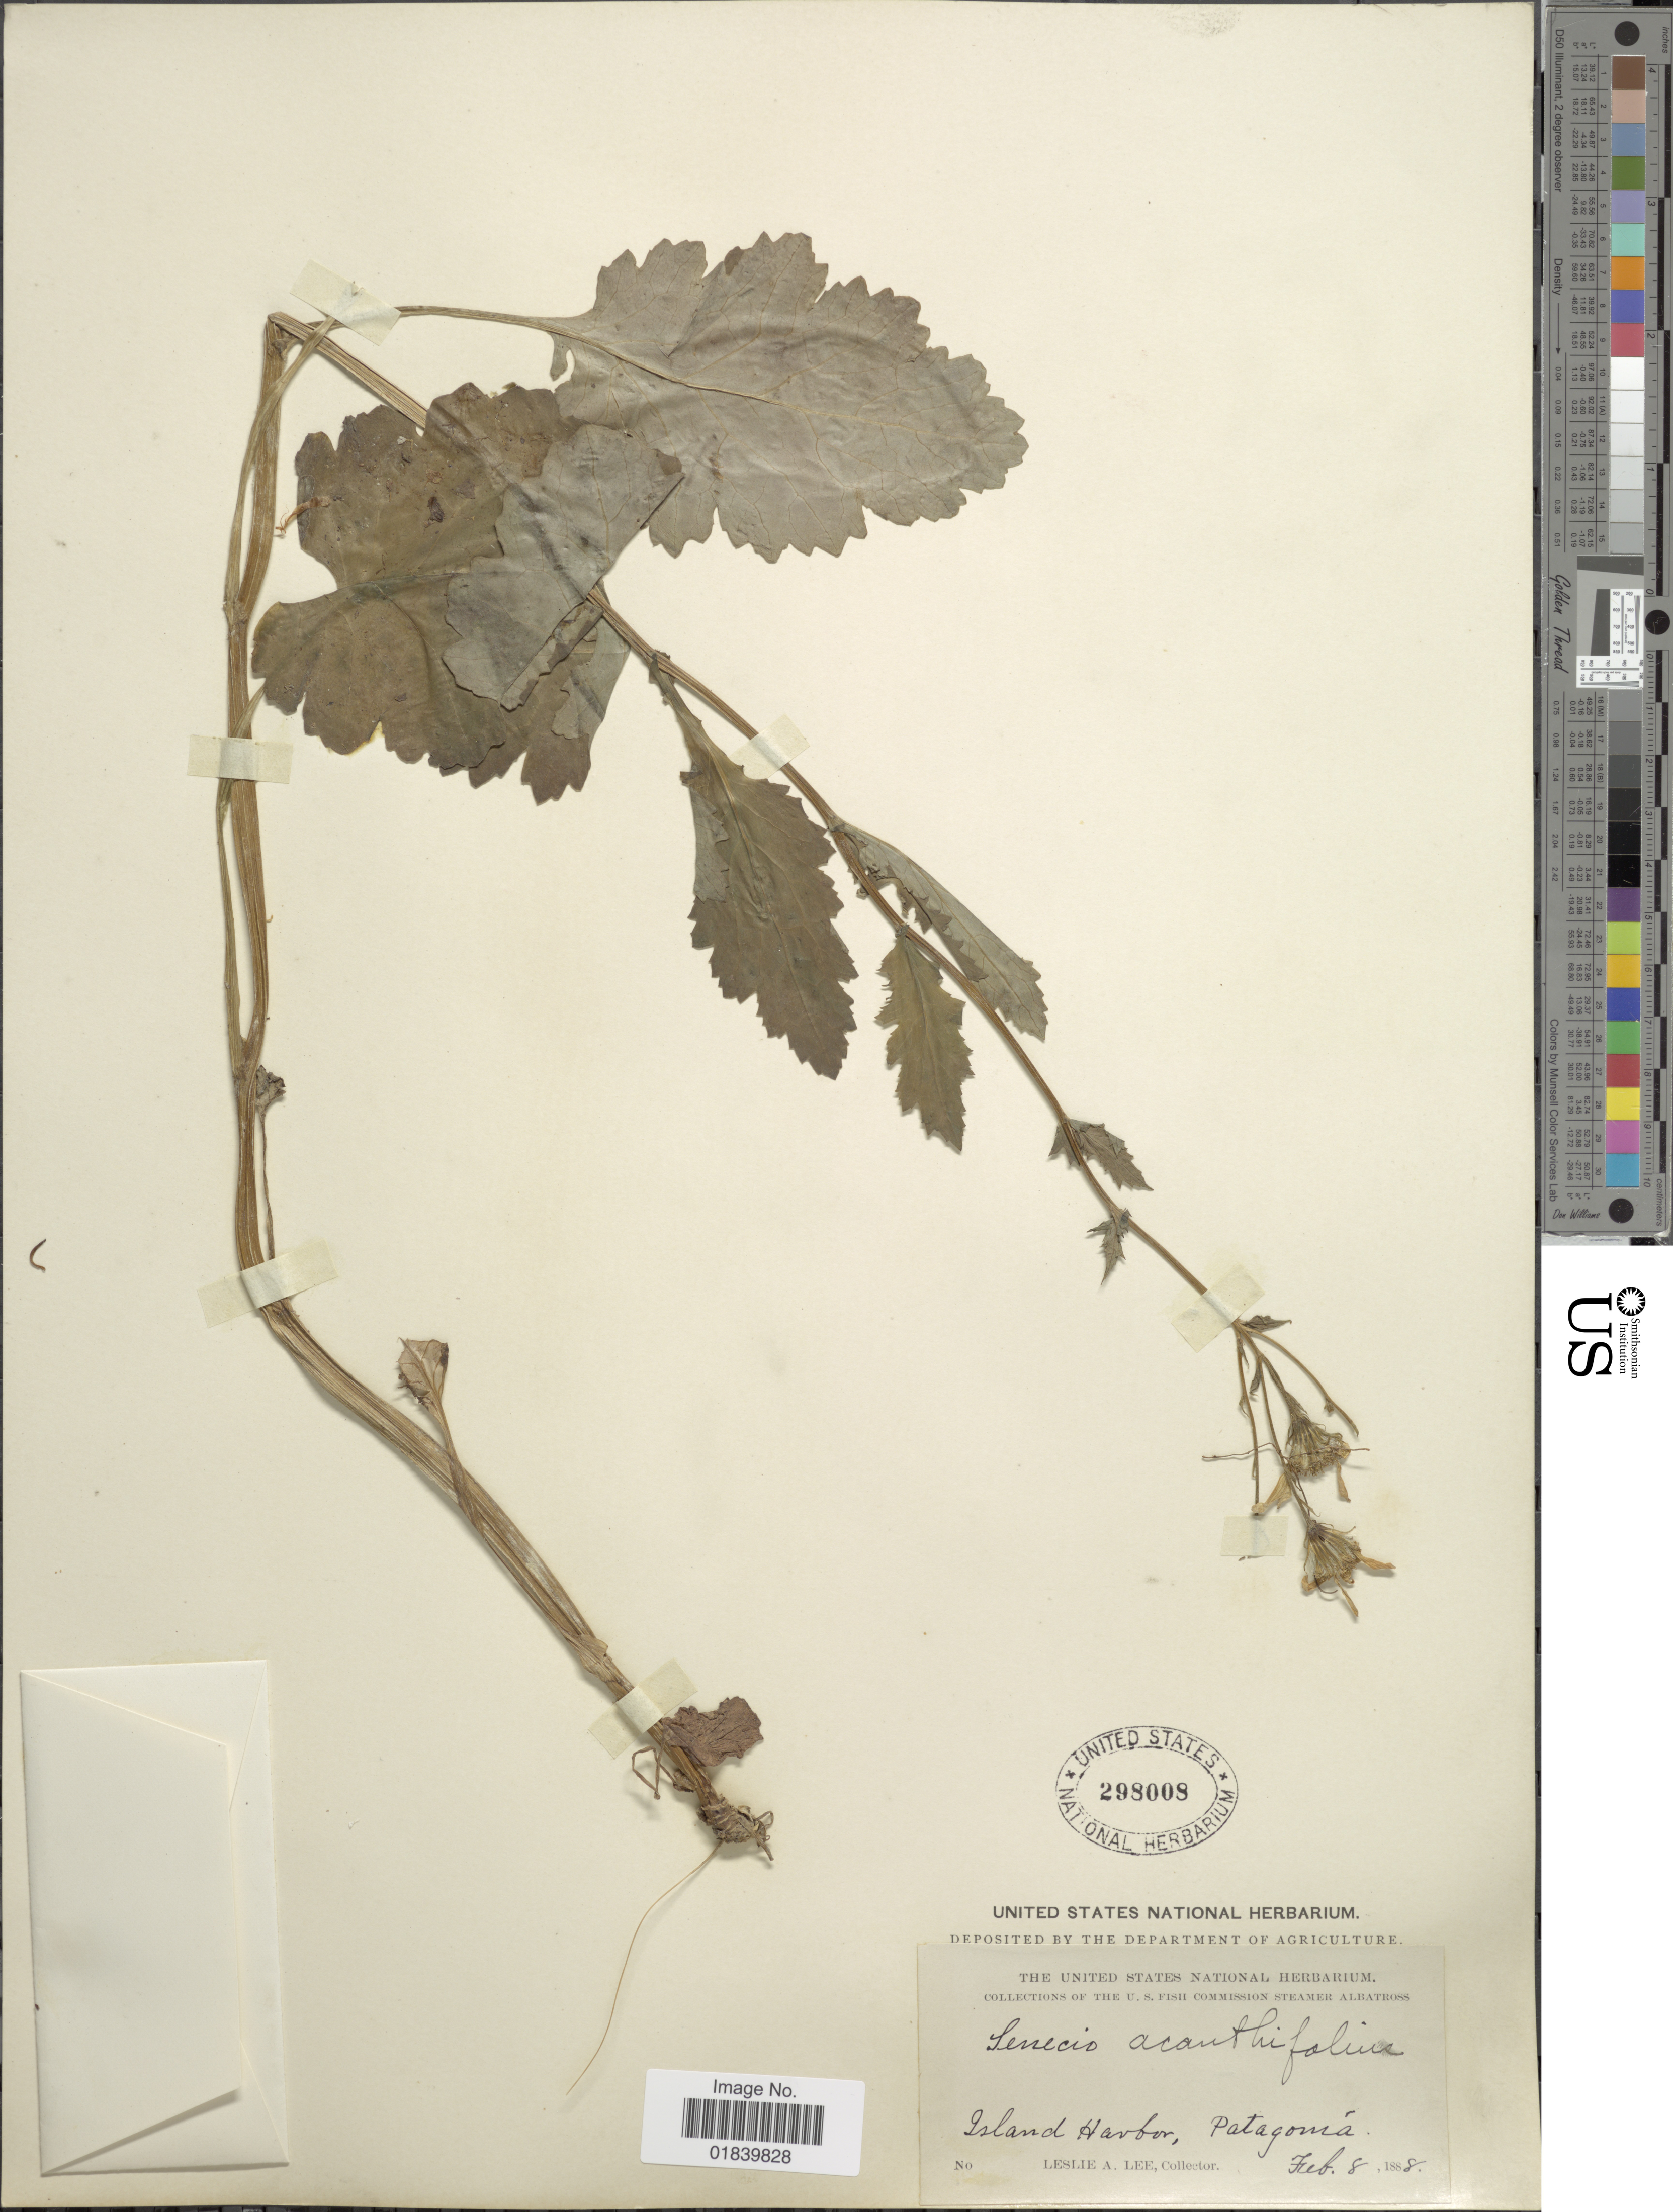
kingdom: Plantae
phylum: Tracheophyta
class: Magnoliopsida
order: Asterales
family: Asteraceae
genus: Senecio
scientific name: Senecio acanthifolius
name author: Hombr. & Jacquinot ex Decne.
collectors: L. Lee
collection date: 1888-02-08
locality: Island Harbor, Patagonia.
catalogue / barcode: US 298008